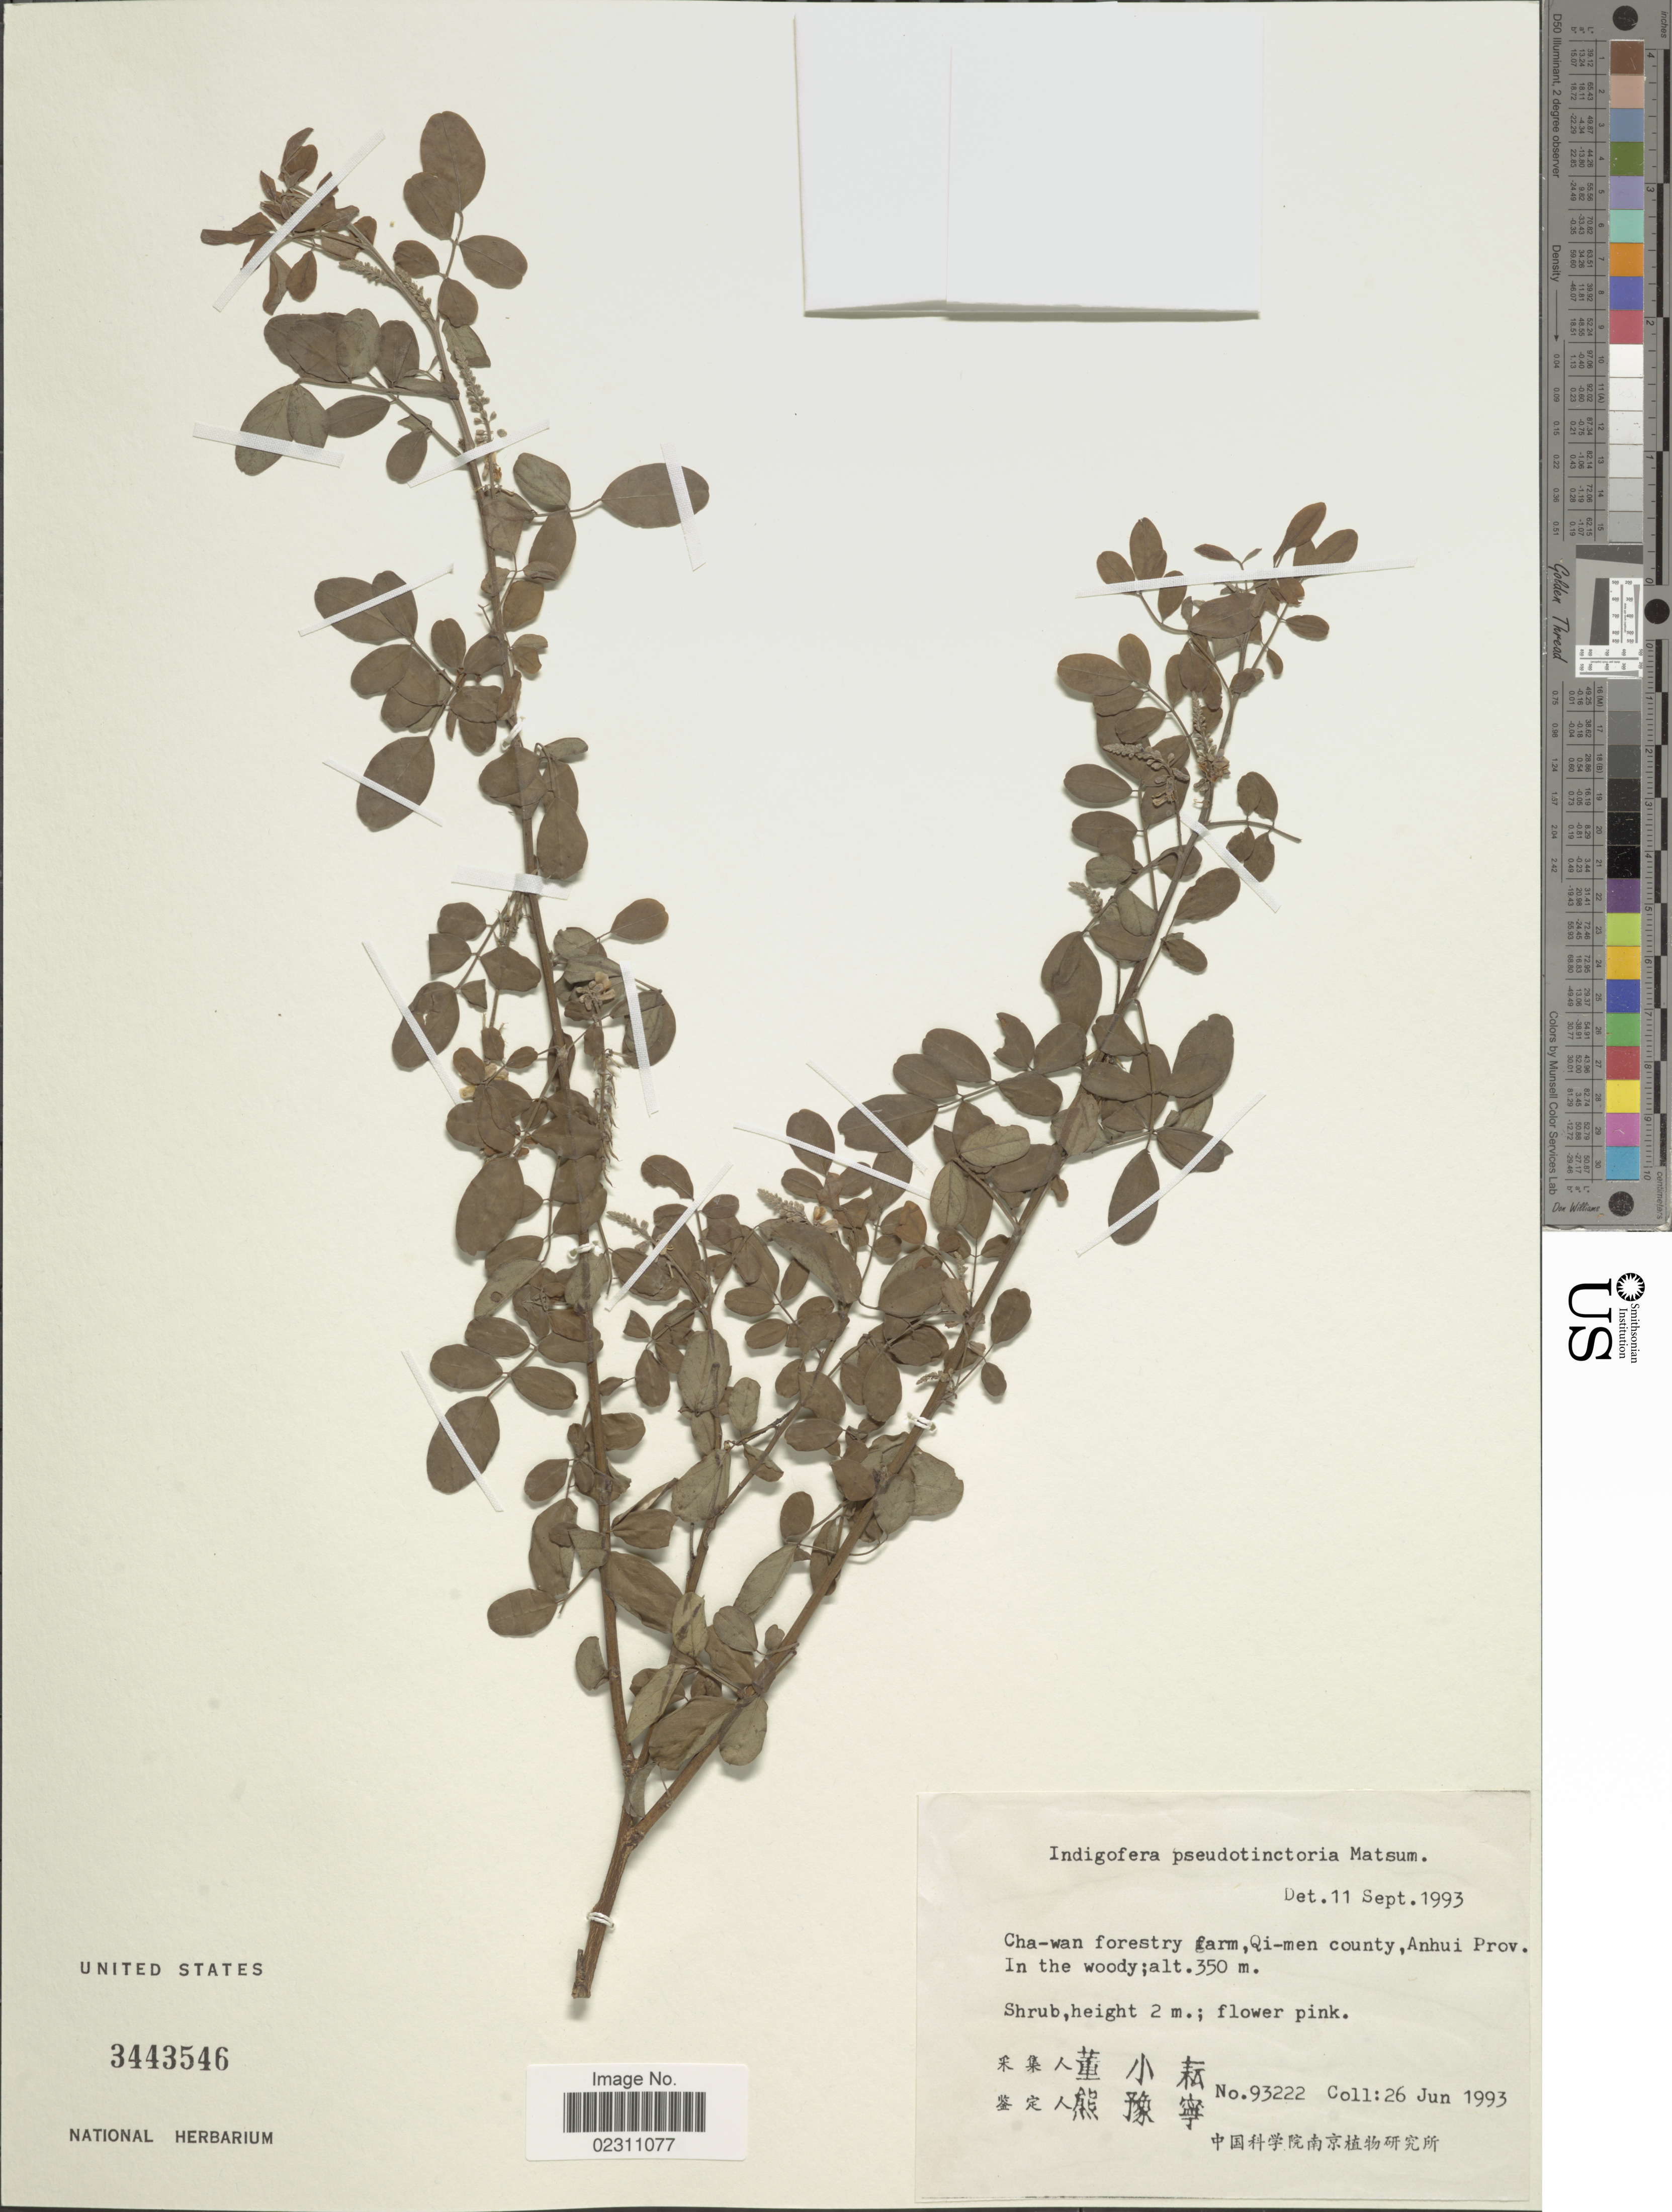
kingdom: Plantae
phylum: Tracheophyta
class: Magnoliopsida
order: Fabales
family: Fabaceae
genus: Indigofera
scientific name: Indigofera pseudotinctoria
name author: Matsum.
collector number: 93222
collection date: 1993-06-26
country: China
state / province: Anhui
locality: Cha-wan forestry farm, Qi-men county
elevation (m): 350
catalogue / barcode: US 3443546